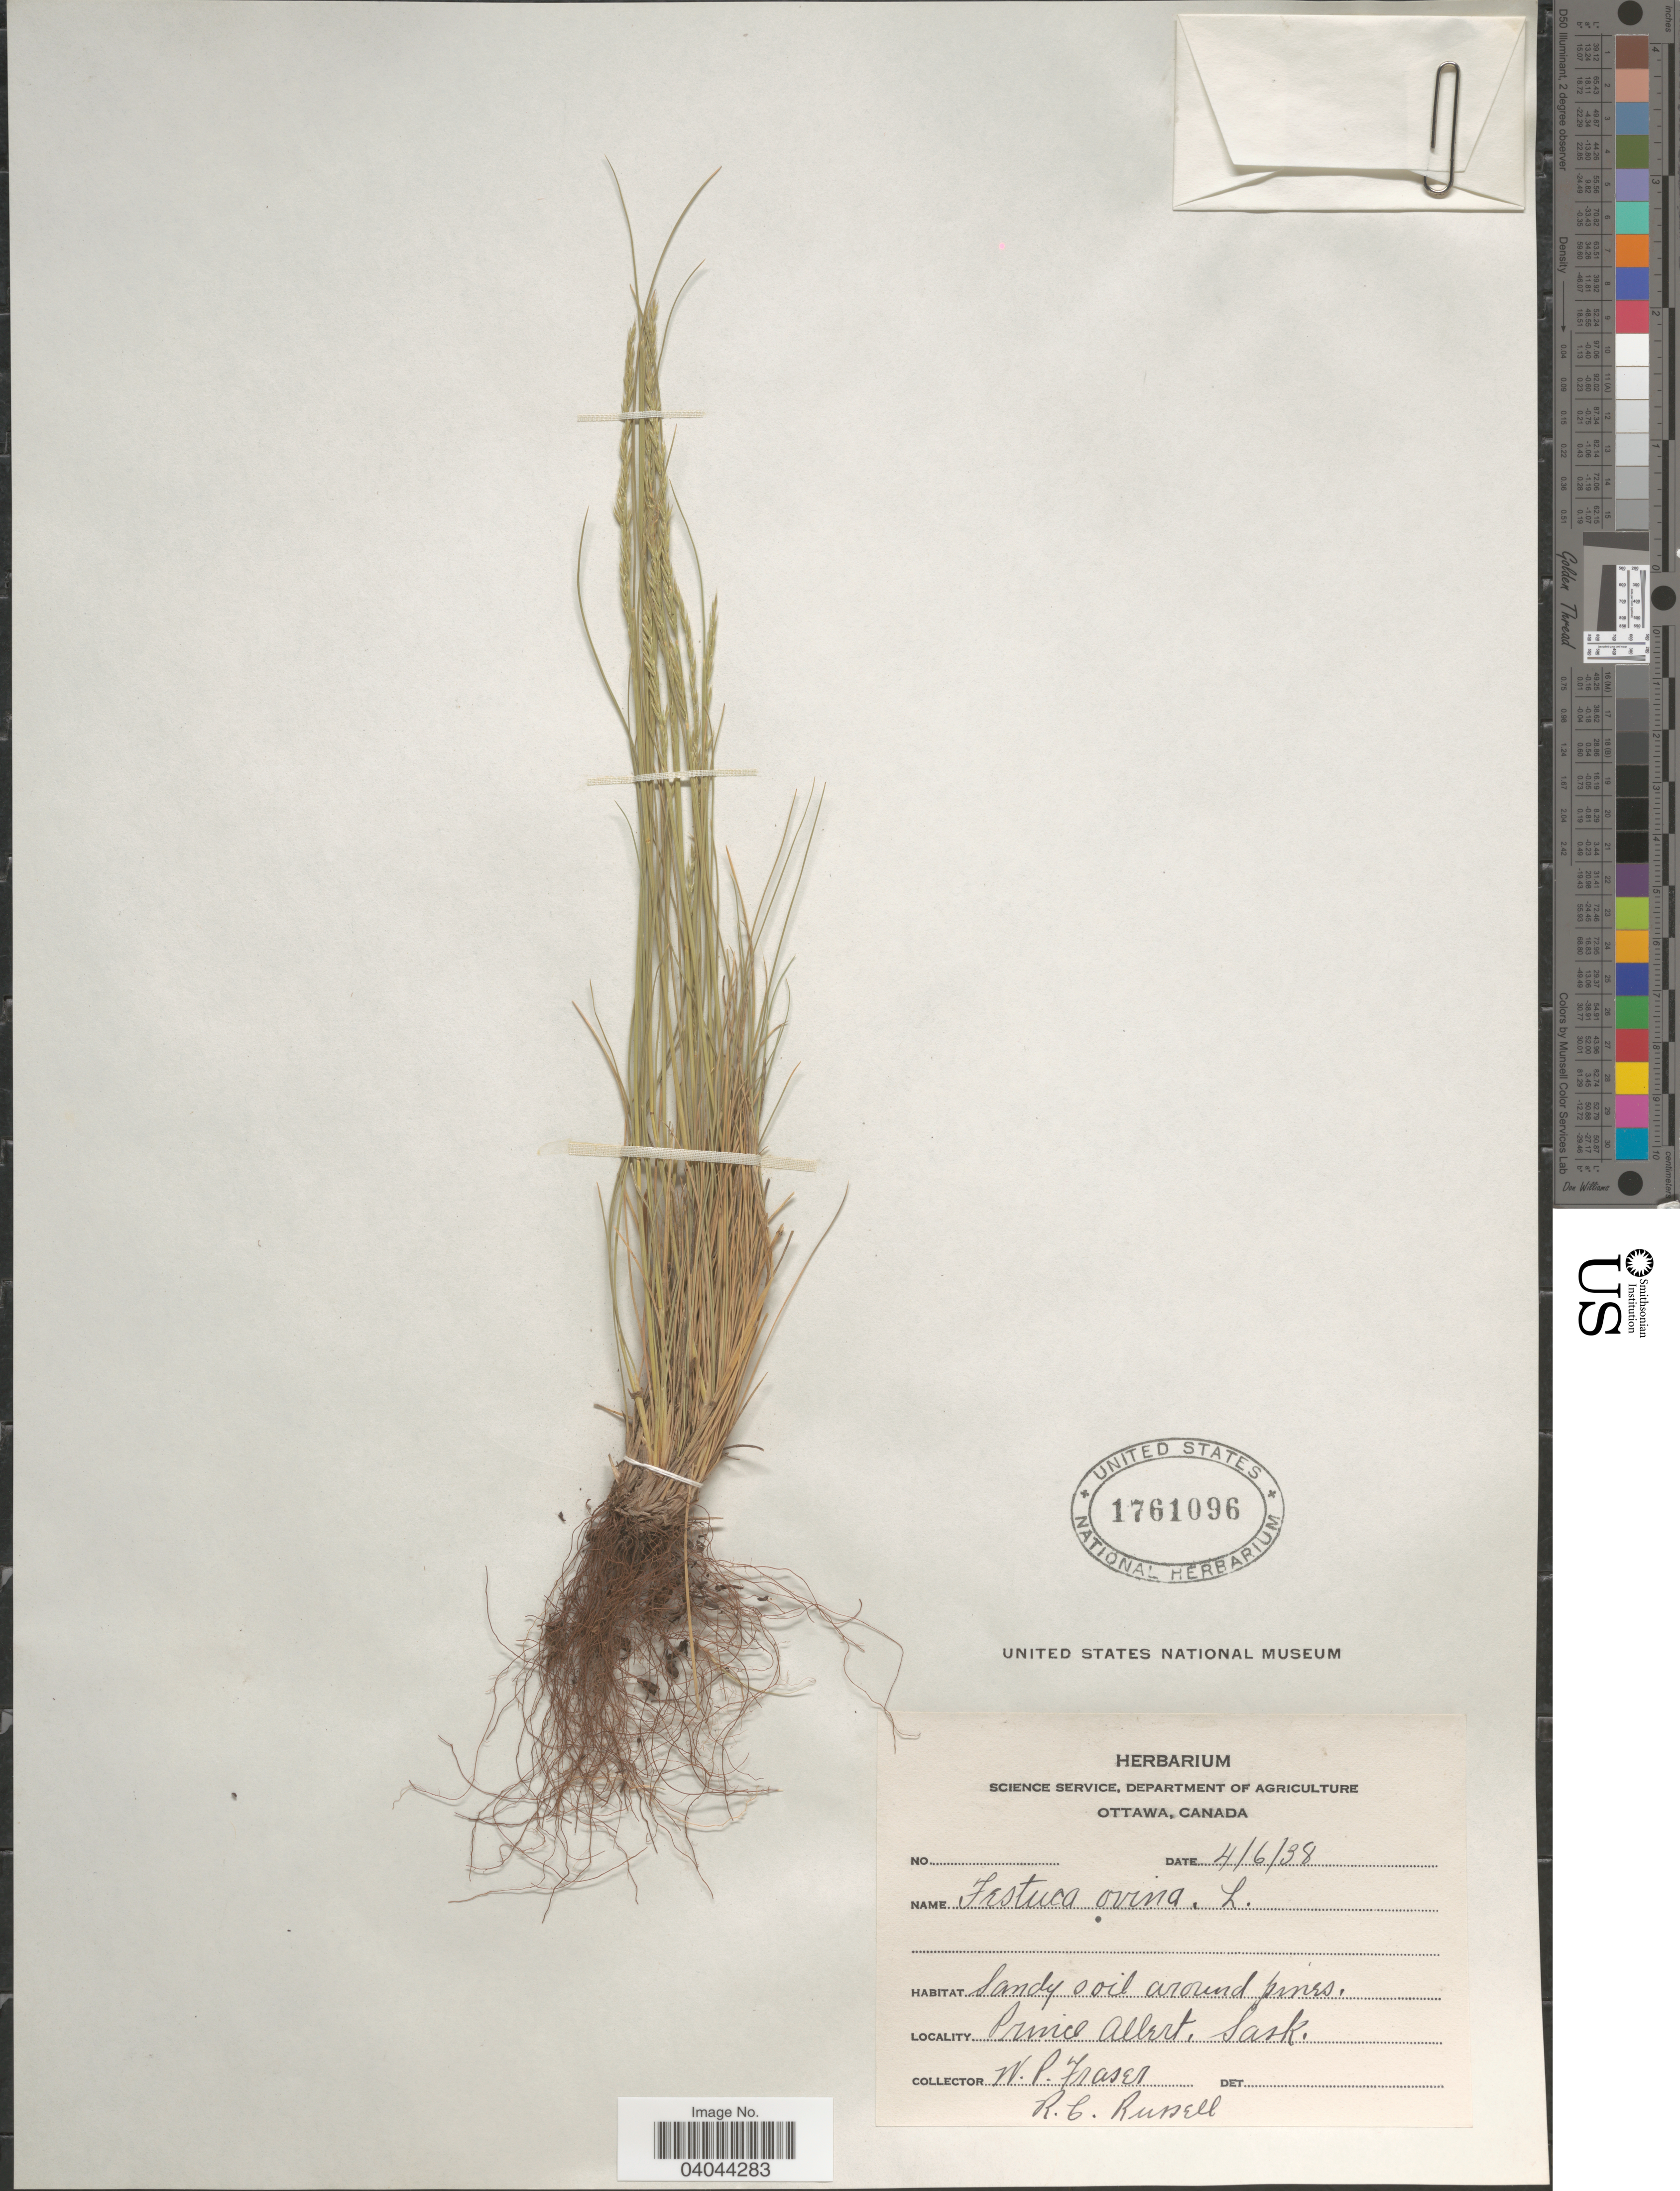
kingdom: Plantae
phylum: Tracheophyta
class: Liliopsida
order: Poales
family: Poaceae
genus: Festuca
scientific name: Festuca ovina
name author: L.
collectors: W. Fraser & R. Russell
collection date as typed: Transcribed d/m/y: 4/6/38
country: Canada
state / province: Saskatchewan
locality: Sandy soil around pines. Prince Albert.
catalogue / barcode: US 1761096